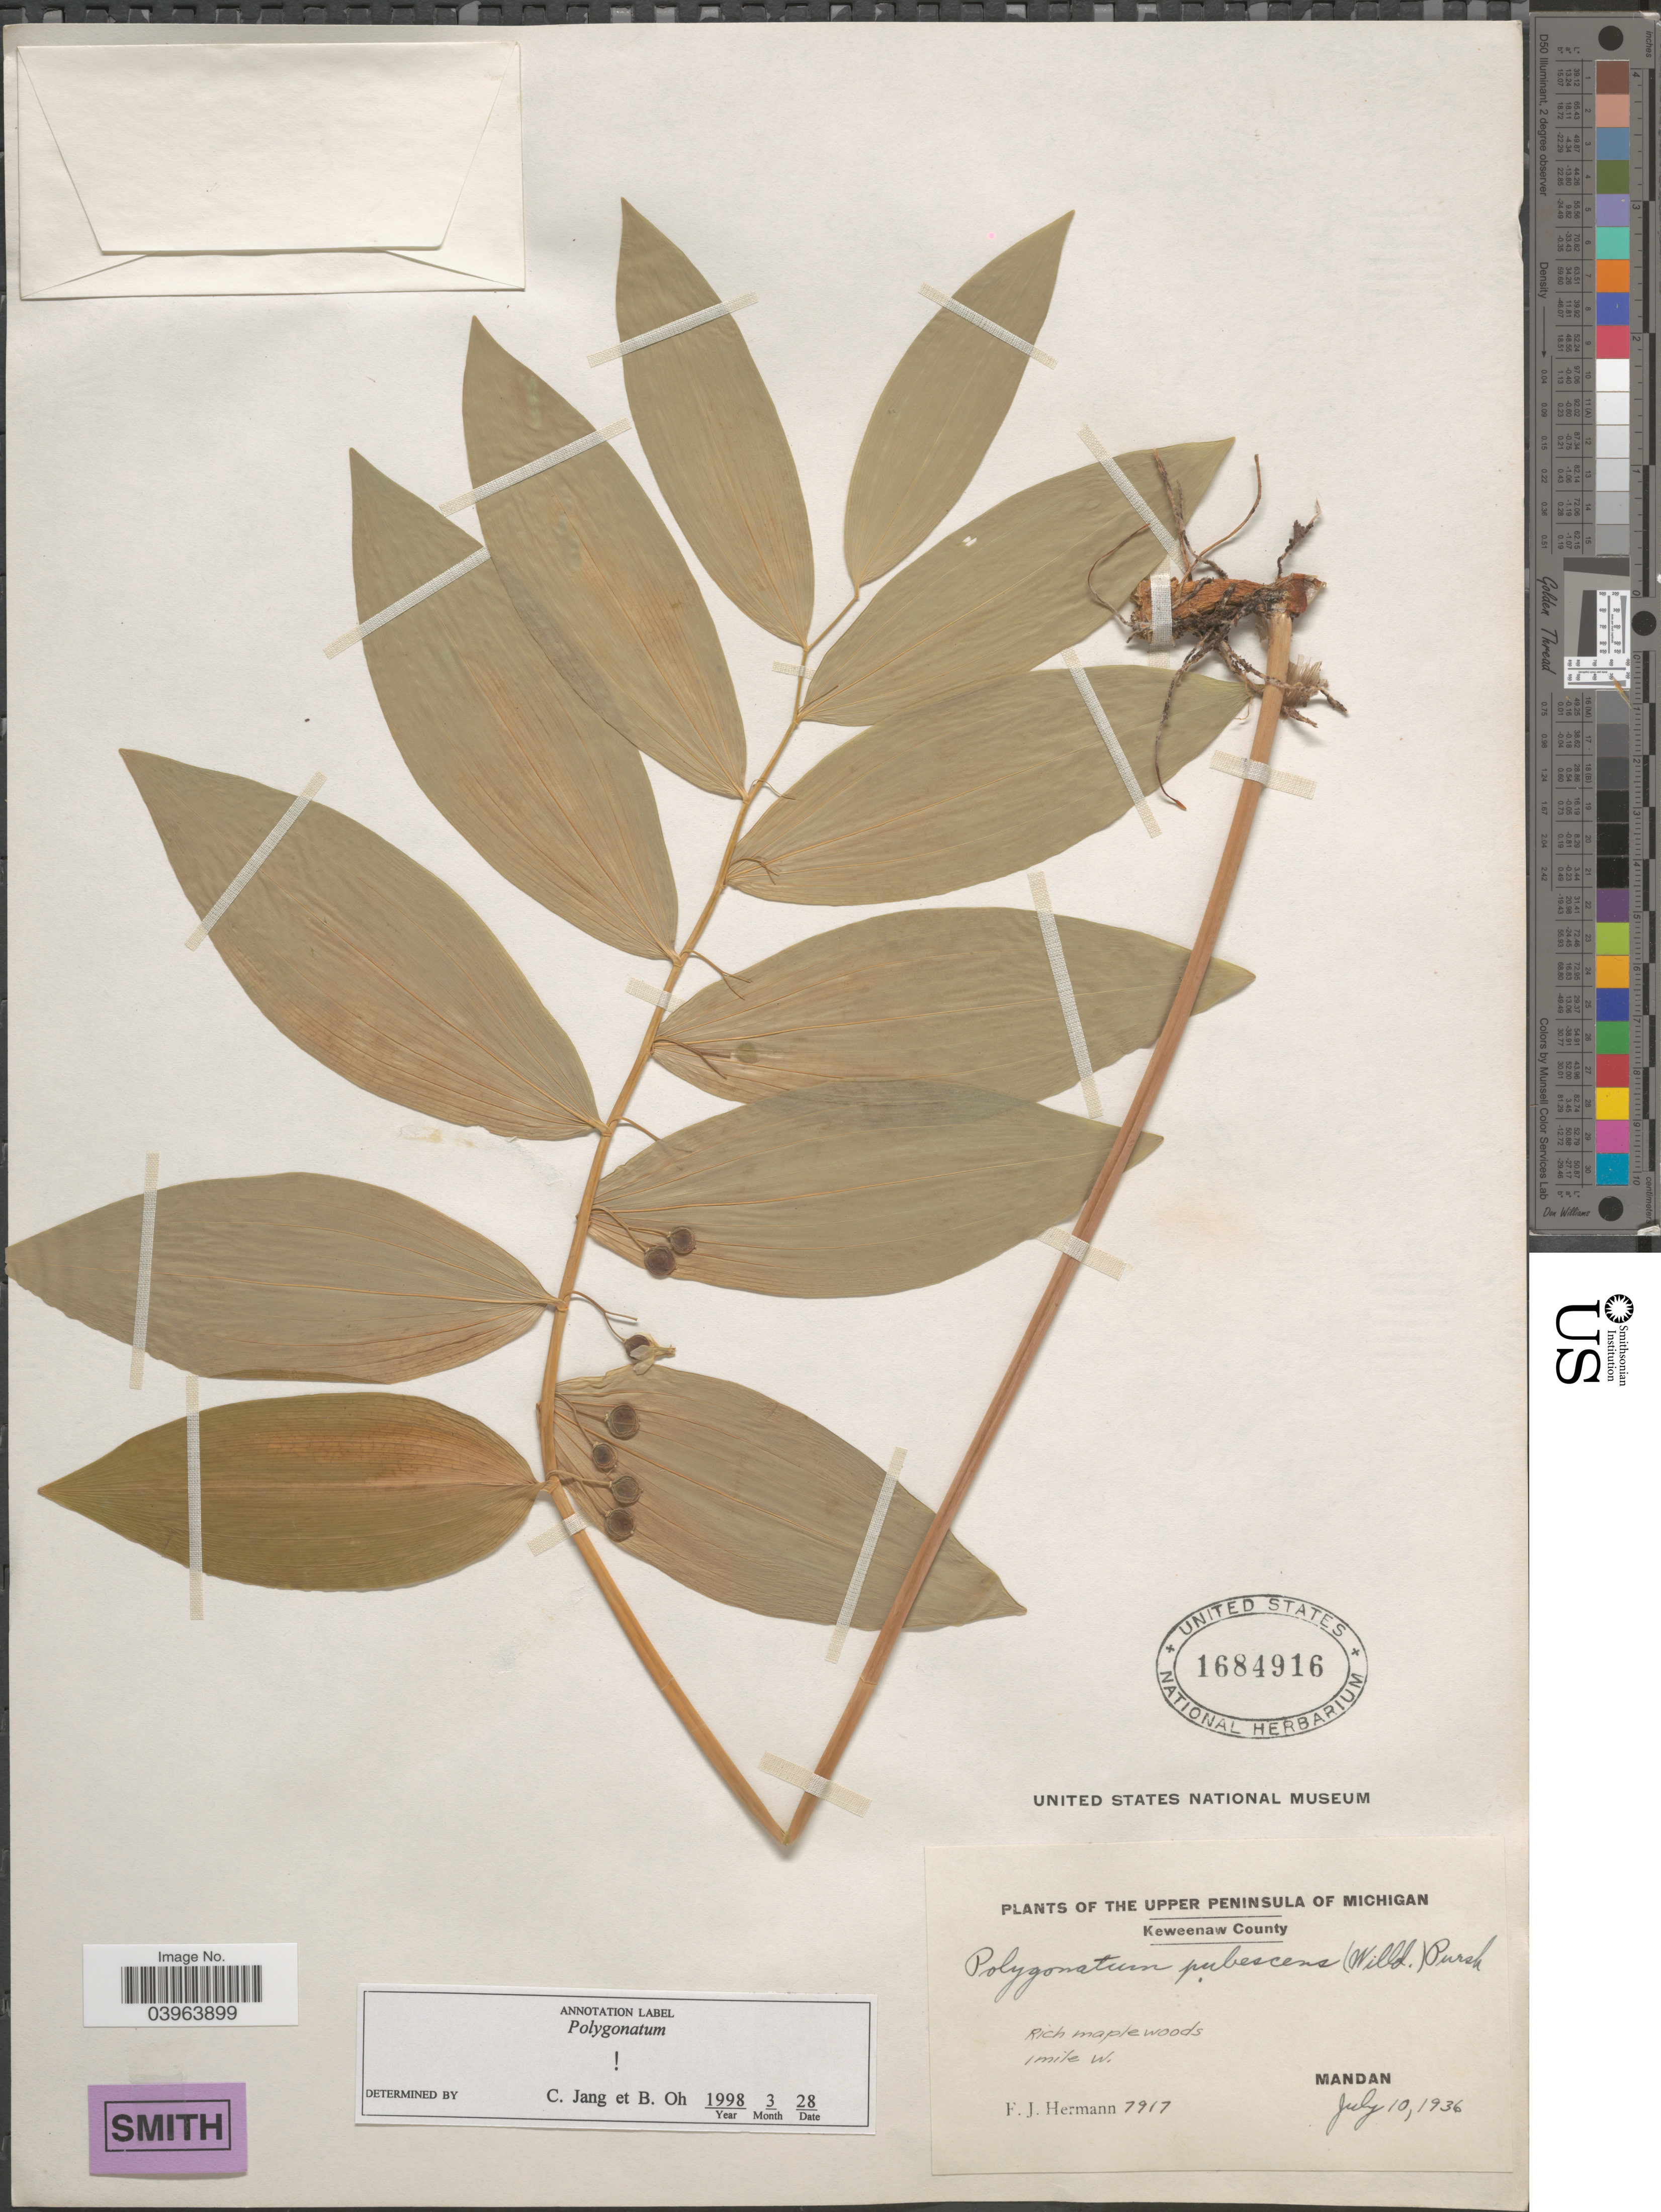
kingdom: Plantae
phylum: Tracheophyta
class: Liliopsida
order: Asparagales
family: Asparagaceae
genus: Polygonatum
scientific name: Polygonatum pubescens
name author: (Willd.) Pursh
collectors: F. J. Hermann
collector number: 7917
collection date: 1936-07-10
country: United States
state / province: Michigan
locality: The Upper Peninsula of Michigan. Keweenaw County. Rich maple woods 1 mile W. Mandan.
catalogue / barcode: US 1684916